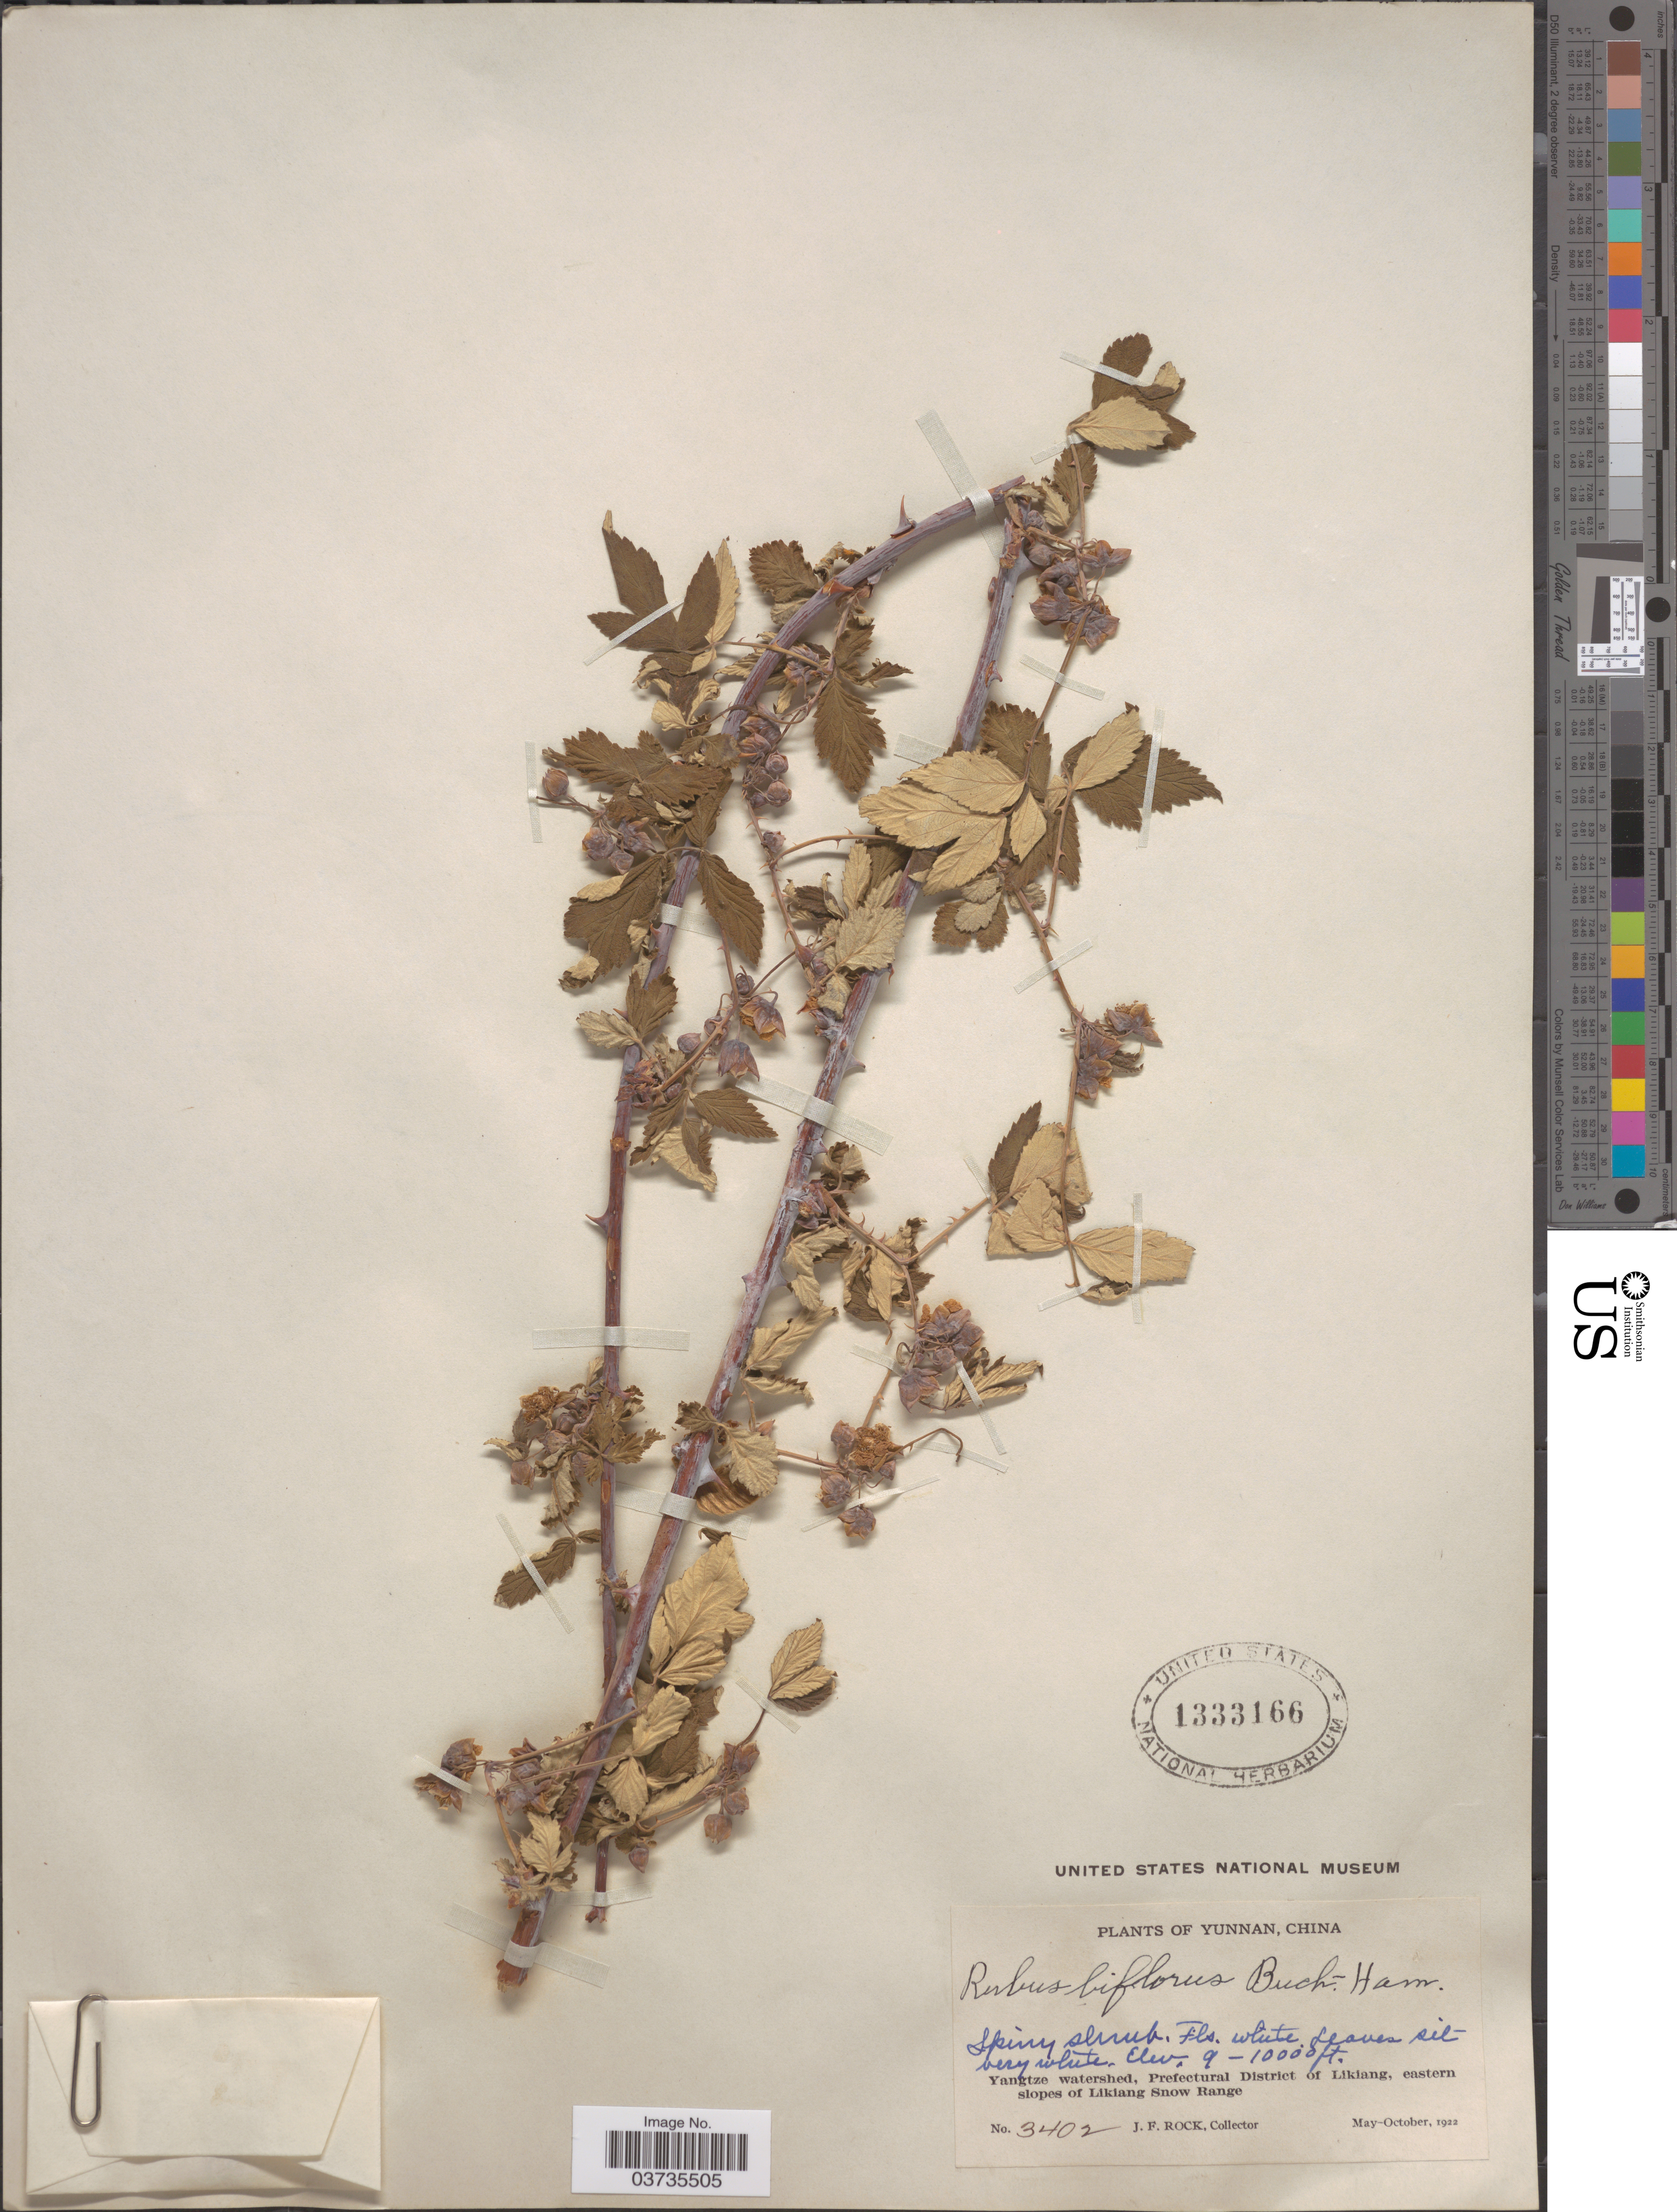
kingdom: Plantae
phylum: Tracheophyta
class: Magnoliopsida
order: Rosales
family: Rosaceae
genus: Rubus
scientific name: Rubus biflorus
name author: Buch.-Ham. ex Sm.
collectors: J. Rock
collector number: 3402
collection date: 1922-05/1922-10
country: China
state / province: Yunnan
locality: Yangtze watershed, Prefectural District of Likiang, eastern slopes of Likiang Snow Range.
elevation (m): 2743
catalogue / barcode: US 1333166